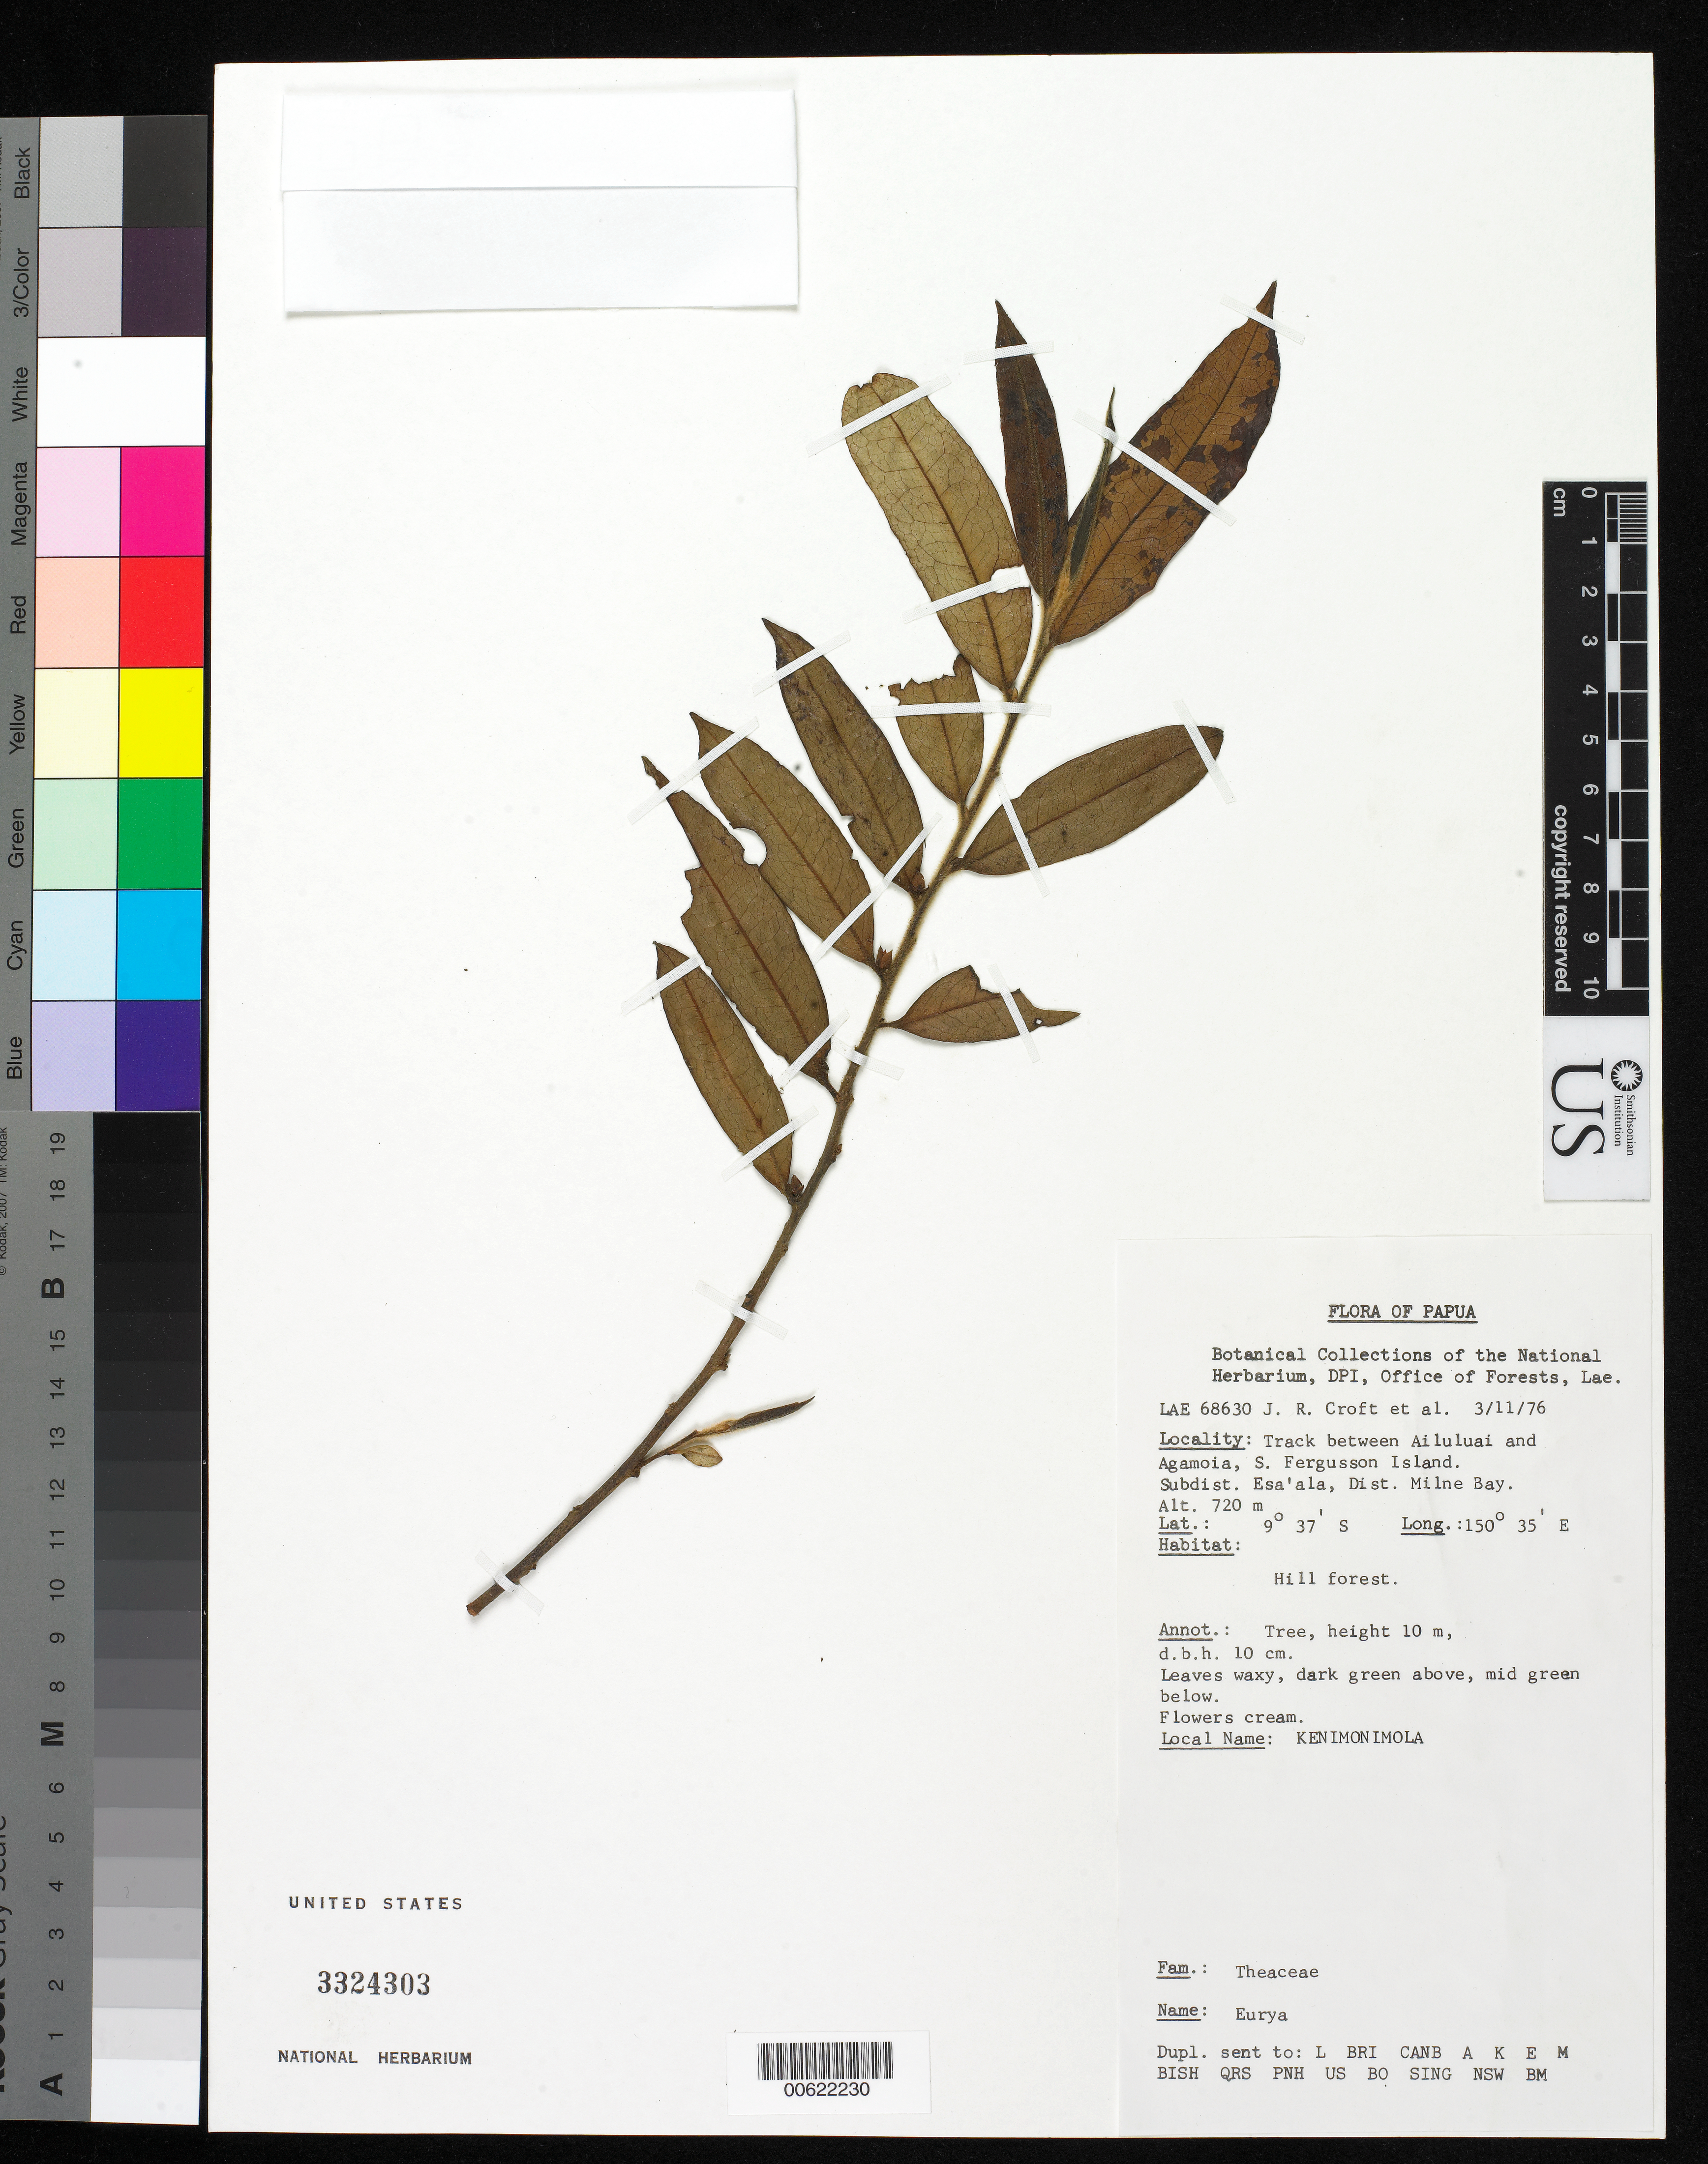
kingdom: Plantae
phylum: Tracheophyta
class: Magnoliopsida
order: Ericales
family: Pentaphylacaceae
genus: Eurya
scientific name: Eurya sp.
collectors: J. R. Croft et al.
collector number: LAE68630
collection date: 1976-03-11 or 1976-11-03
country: Papua New Guinea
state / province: Milne Bay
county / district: Esa'ala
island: Fergusson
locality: Track between Ailuluai and Agamoia, S. Fergusson Isnald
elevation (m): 720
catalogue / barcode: US 3324303